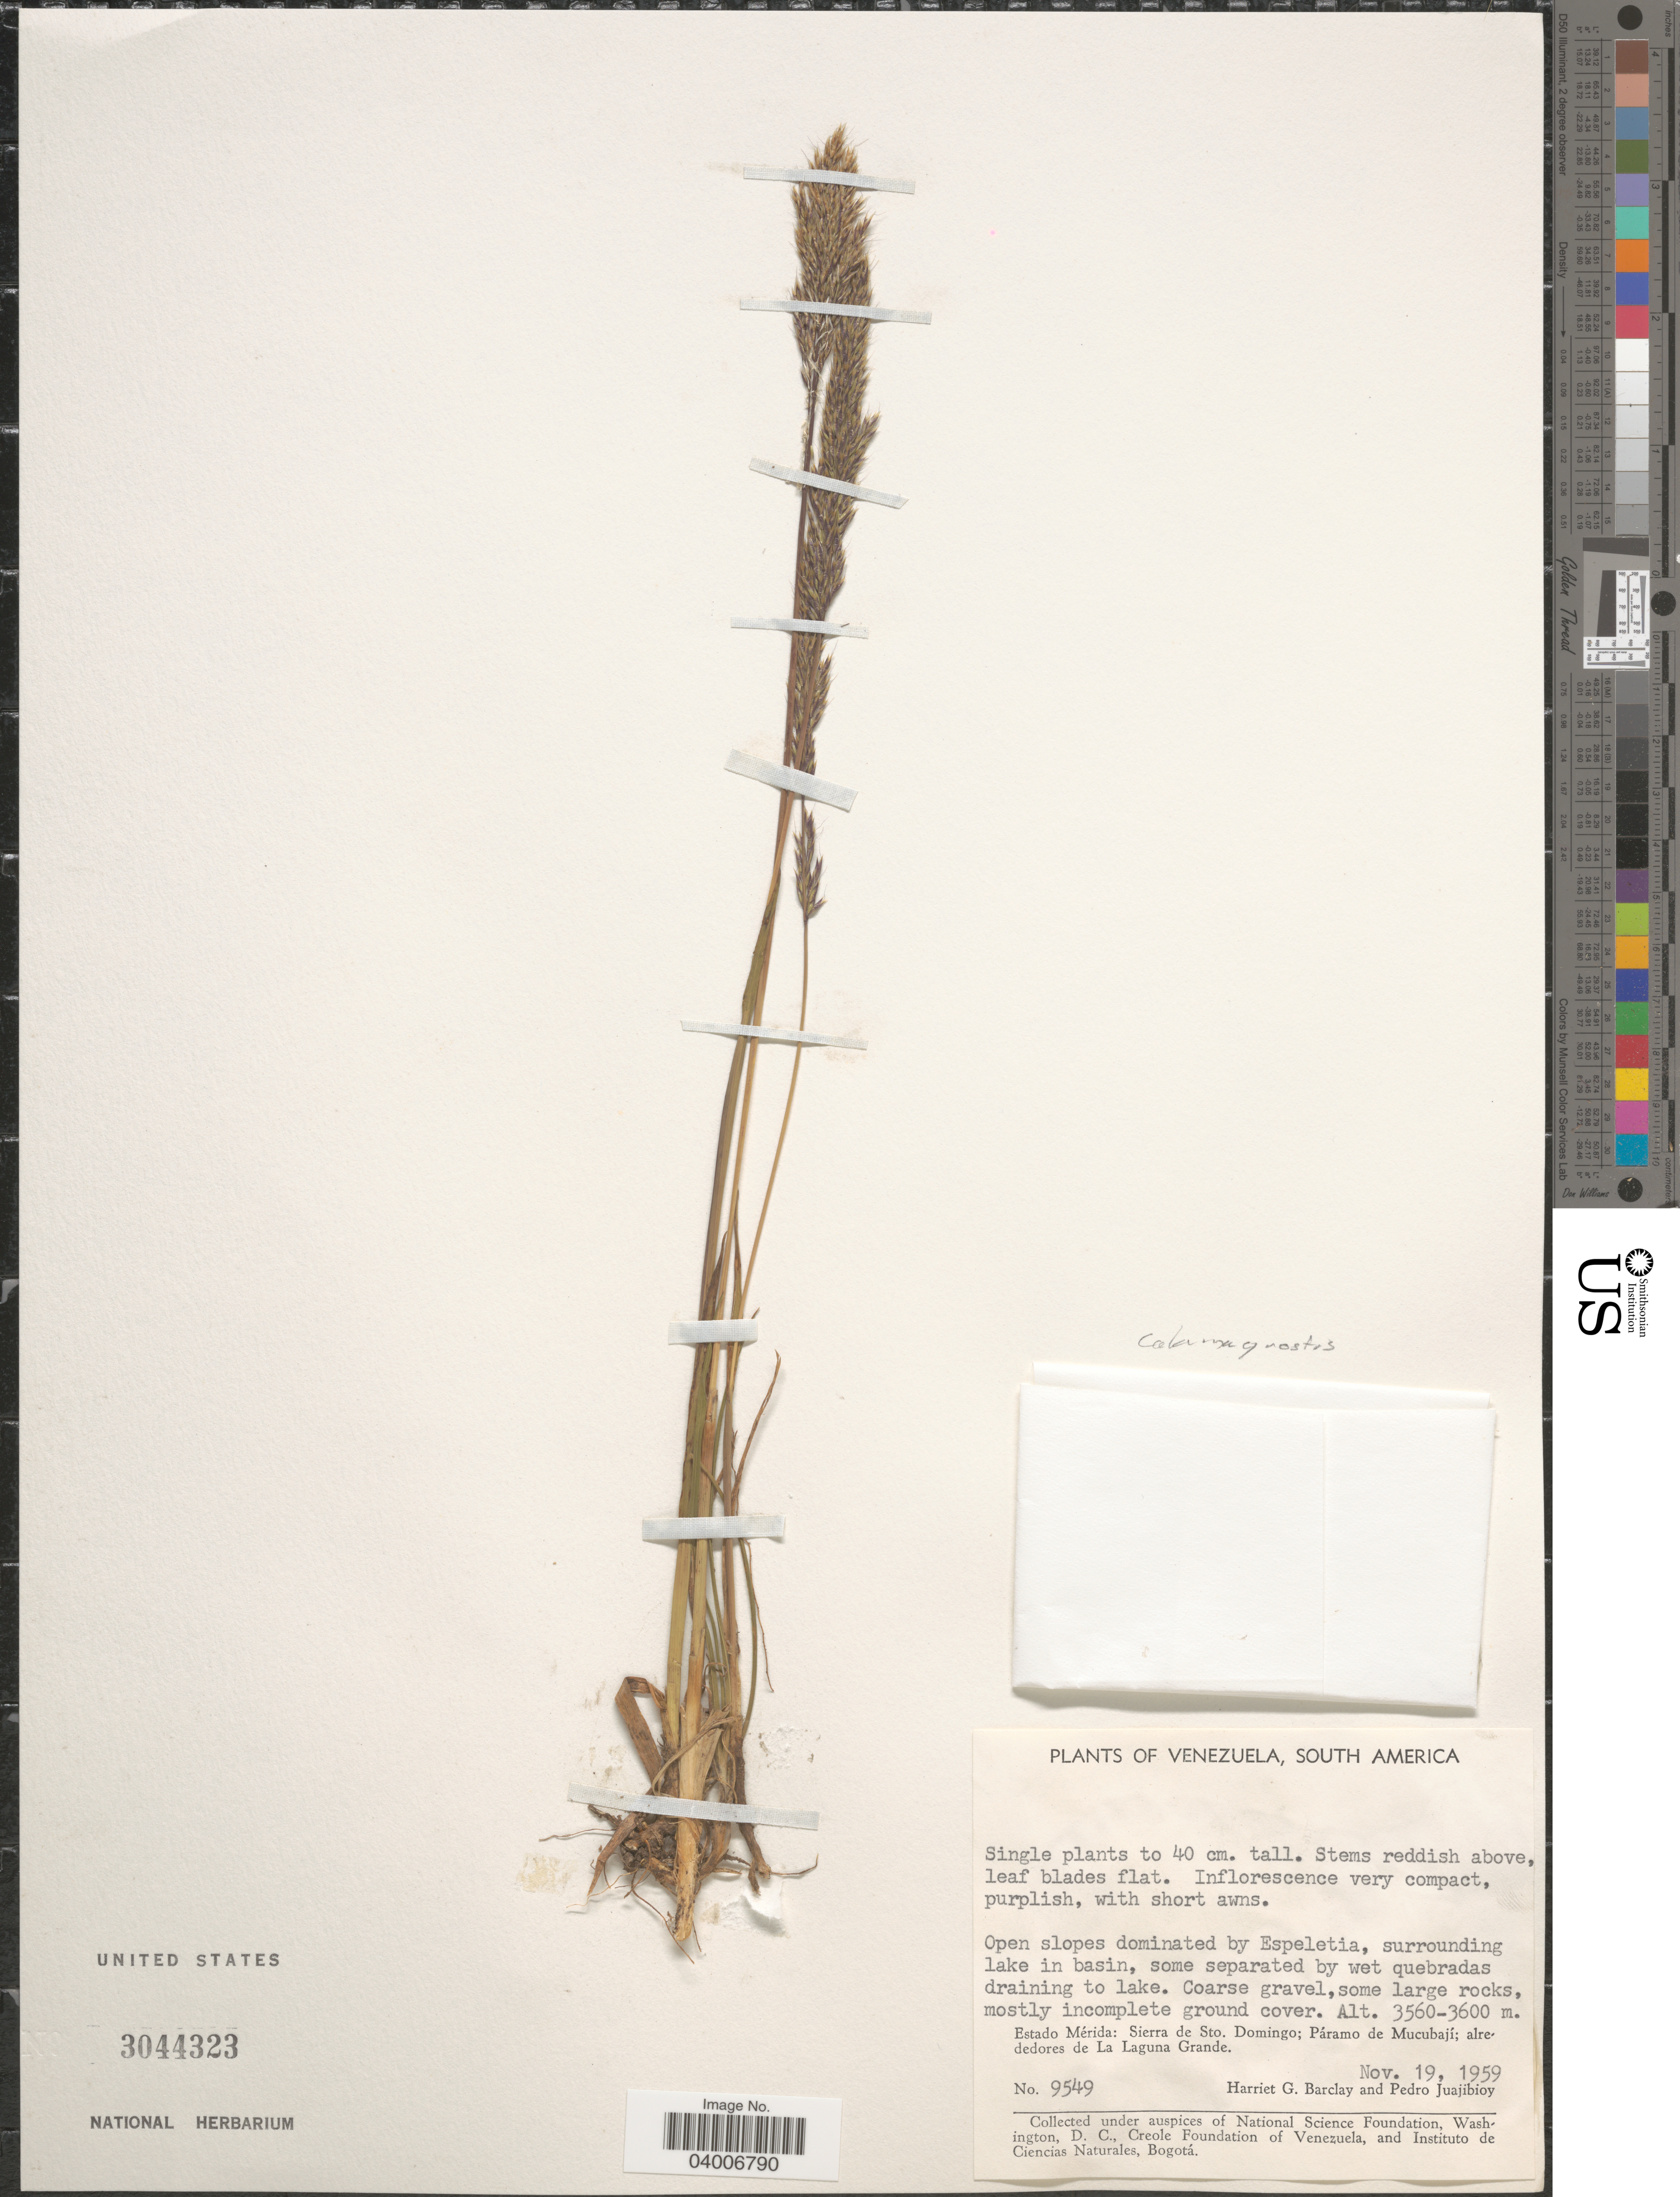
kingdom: Plantae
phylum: Tracheophyta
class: Liliopsida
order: Poales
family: Poaceae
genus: Cinnagrostis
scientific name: Cinnagrostis sp.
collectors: H. G. Barclay & P. Juajibioy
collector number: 9549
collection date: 1959-11-19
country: Venezuela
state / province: Merida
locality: Surrounding lake in basin, some separated by wet quebradas draining to lake. Sierra do Sto. Domingo; Páramo de Mucubají; alrededores de La Laguna Grande.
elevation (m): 3560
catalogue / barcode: US 3044323